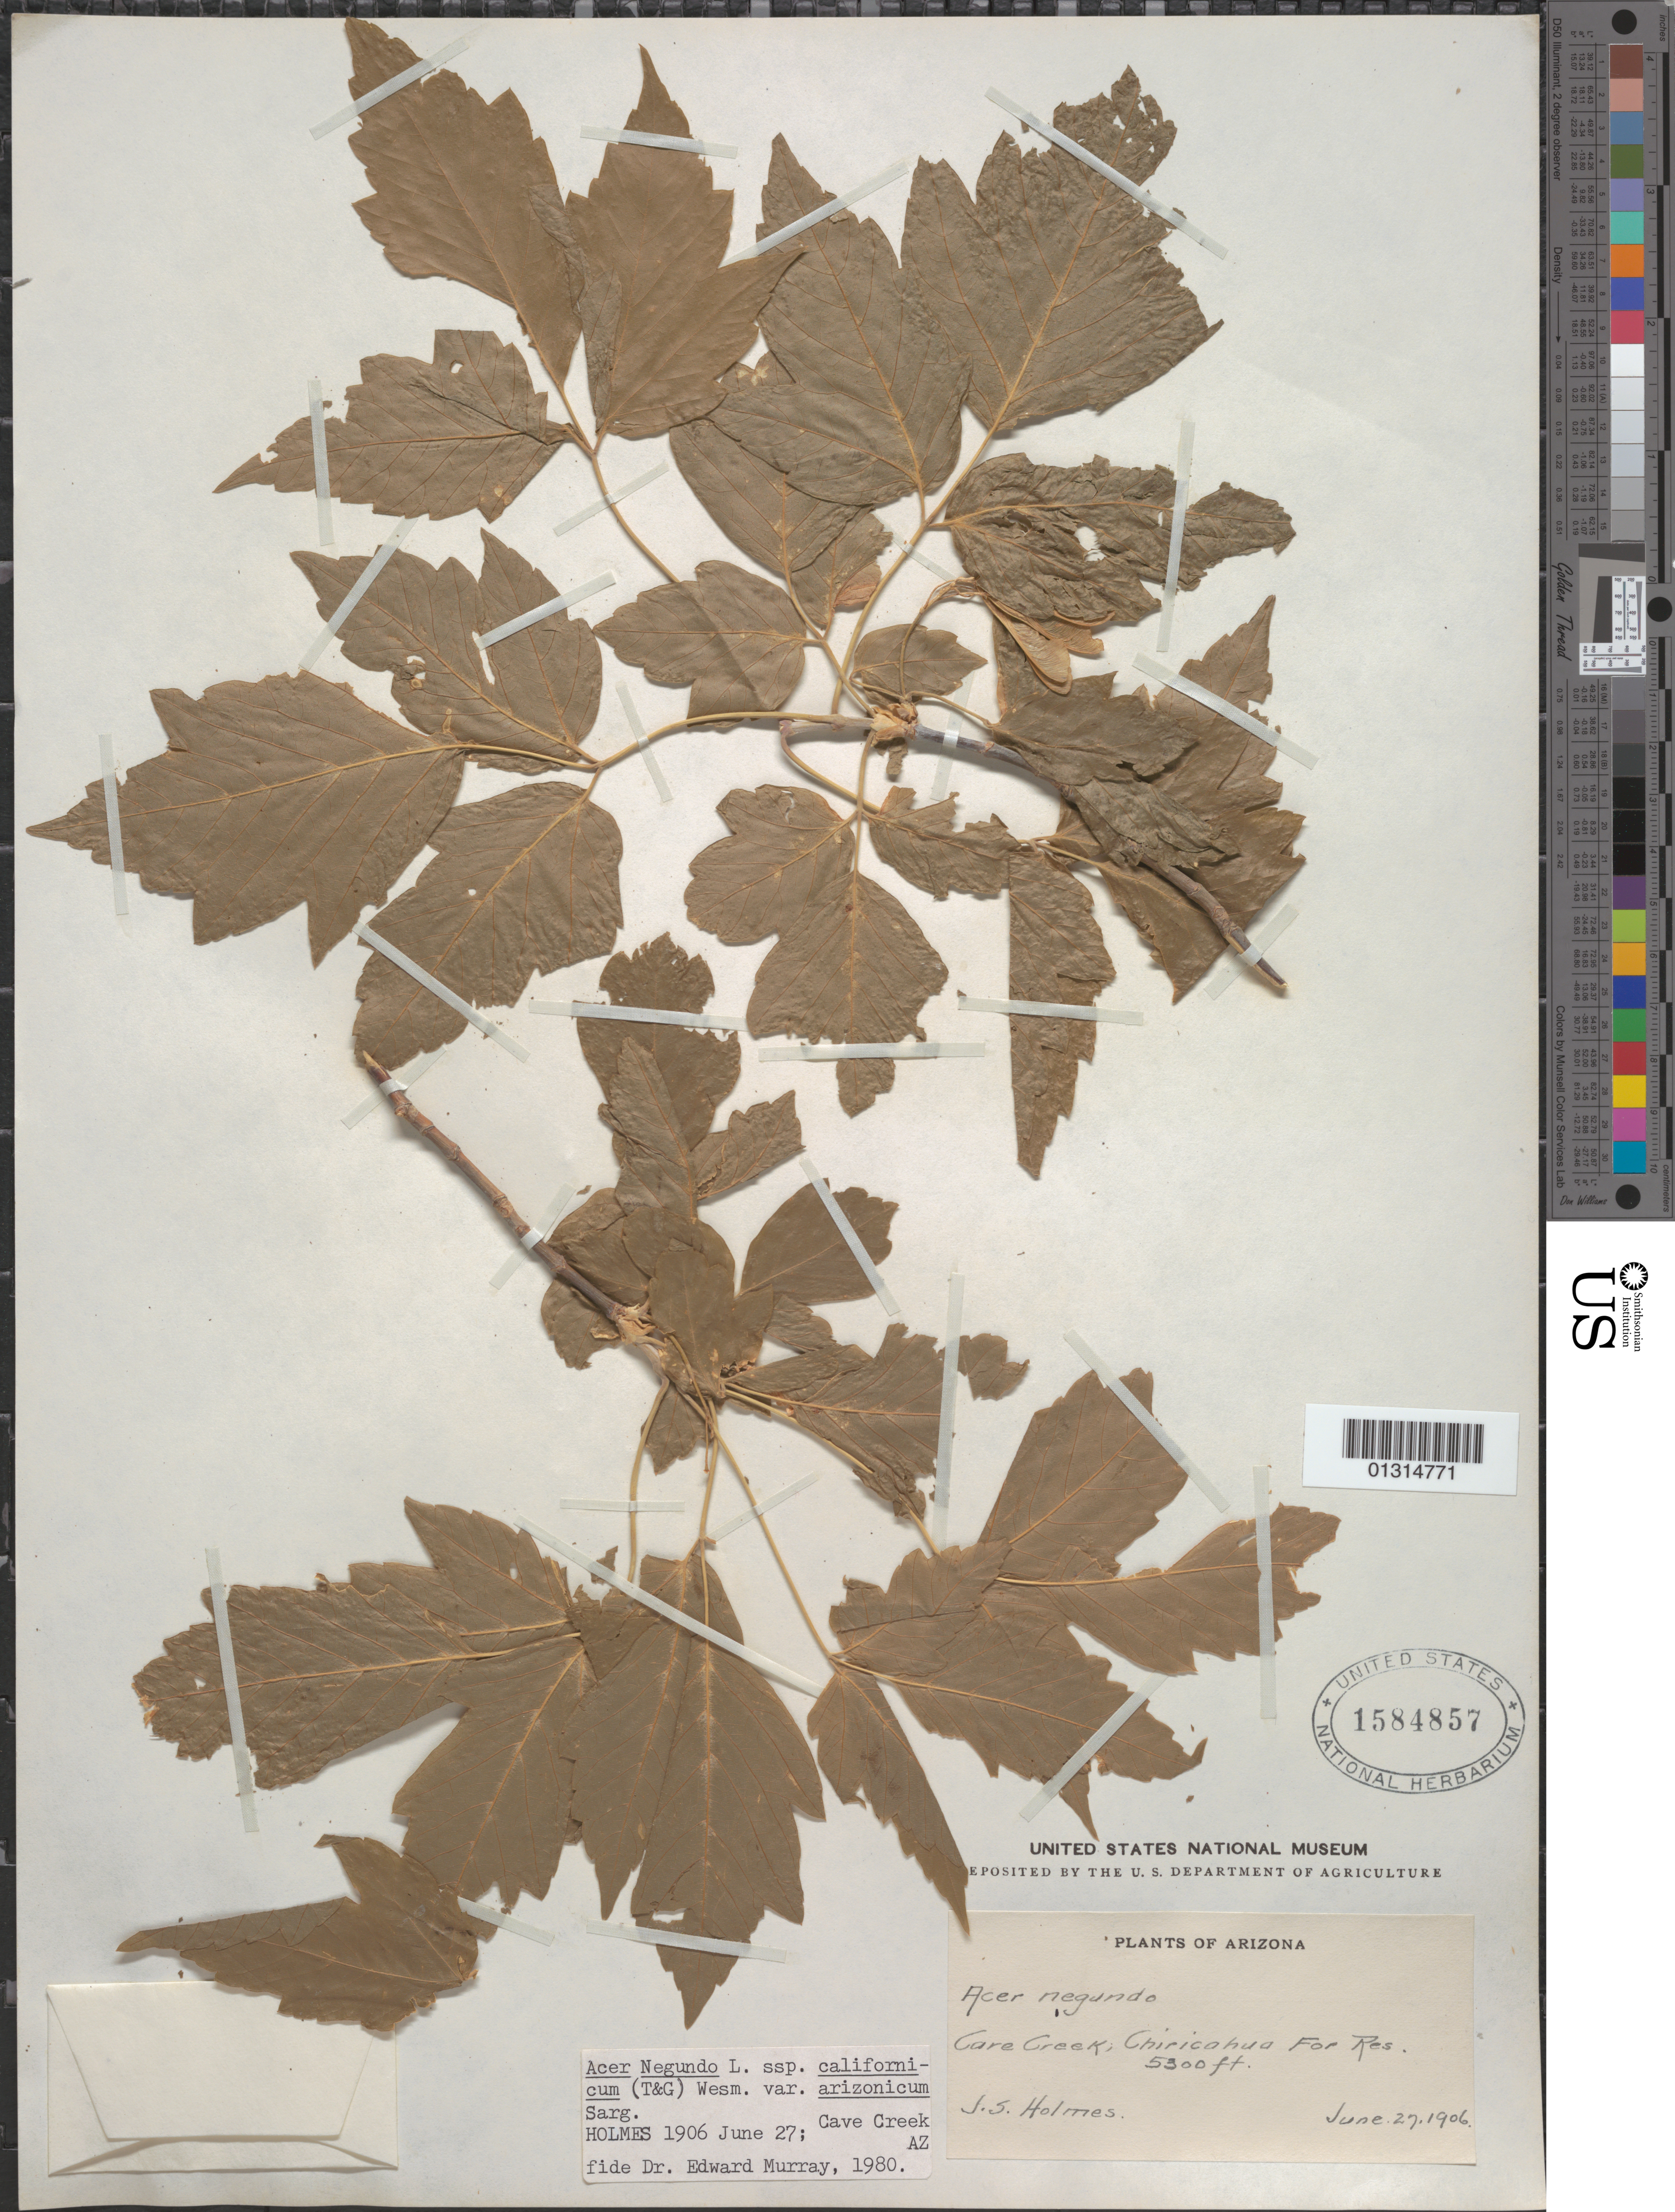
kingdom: Plantae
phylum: Tracheophyta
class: Magnoliopsida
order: Sapindales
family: Sapindaceae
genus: Acer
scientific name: Acer negundo subsp. californicum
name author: (Torr. & A. Gray) Wesm.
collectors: J. Holmes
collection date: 1906-06-27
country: United States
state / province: Arizona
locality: Cave Creek, Chiricahua Forest Reserve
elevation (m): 1615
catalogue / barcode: US 1584857